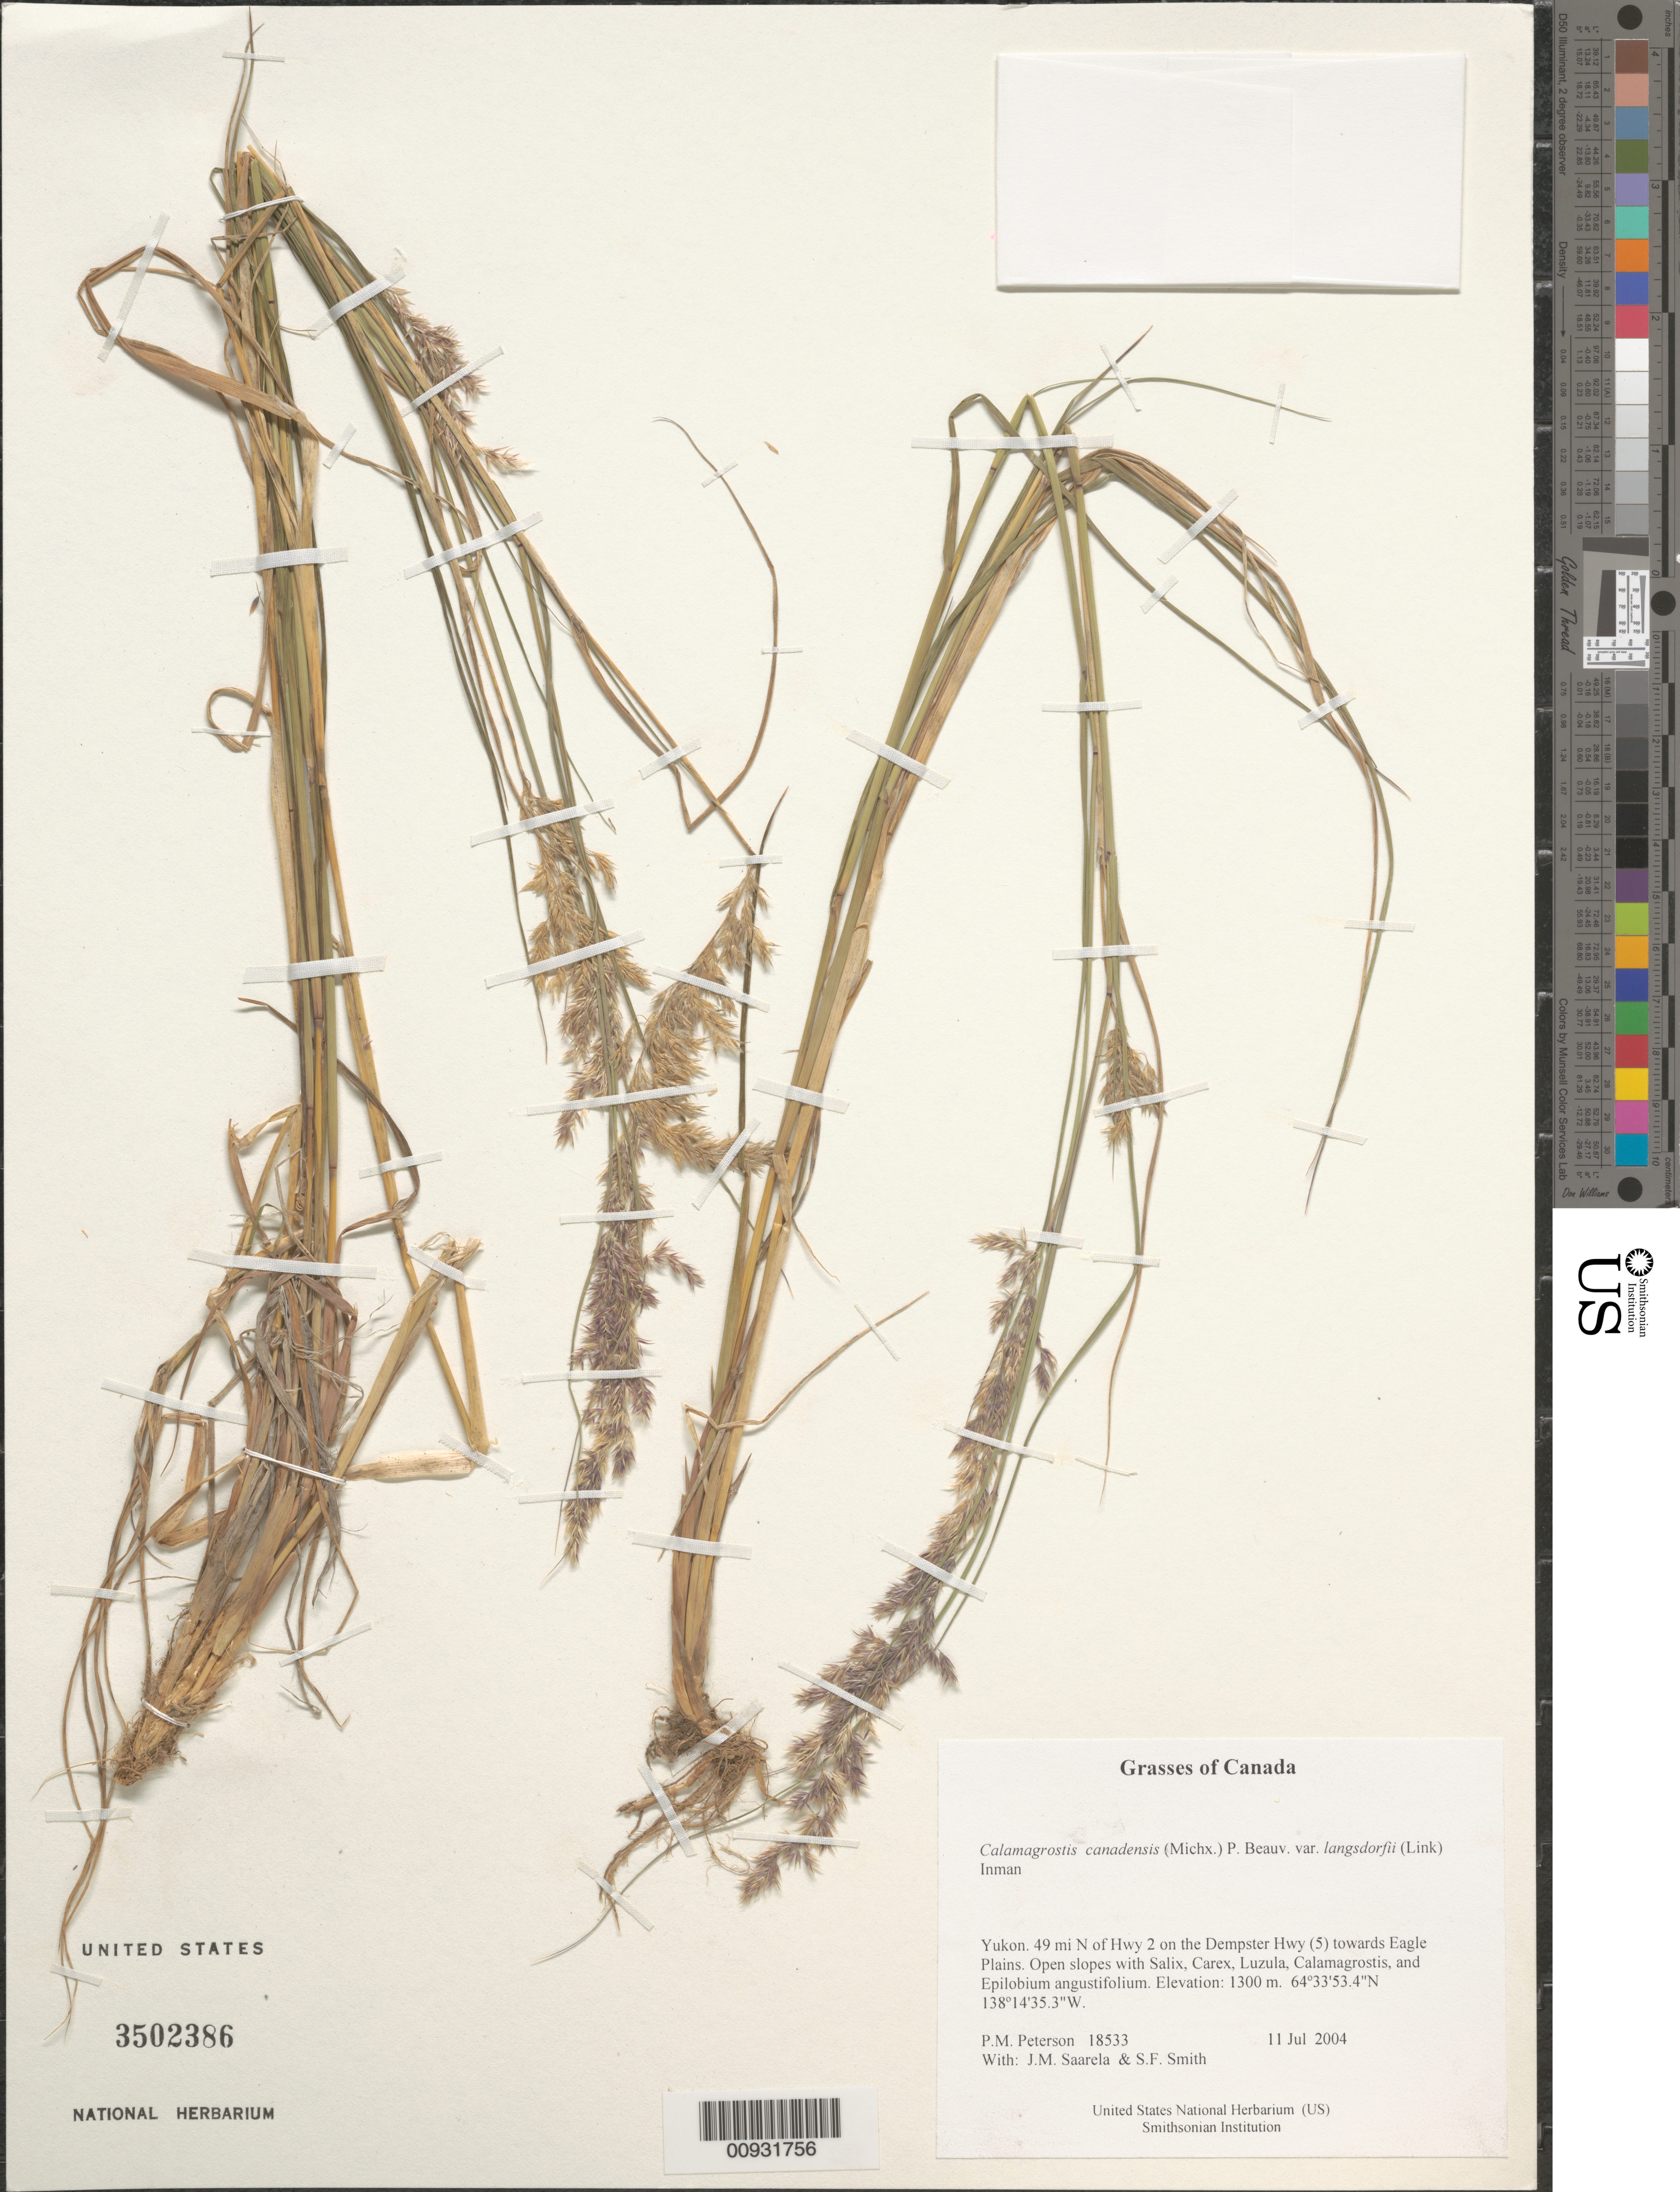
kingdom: Plantae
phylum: Tracheophyta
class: Liliopsida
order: Poales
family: Poaceae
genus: Calamagrostis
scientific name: Calamagrostis canadensis var. langsdorffii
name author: (Link) Inman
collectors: P. M. Peterson, J. Saarela & S.F. Smith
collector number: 18533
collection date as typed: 11 Jul 2004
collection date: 2004-07-11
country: Canada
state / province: Yukon Territory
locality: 49 mi N of Hwy 2 on the Dempster Hwy (5) towards Eagle Plains. Open slopes with Salix, Carex, Luzula, Calamagrostis, and Epilobium angustifolium.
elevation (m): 1300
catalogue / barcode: US 3502386